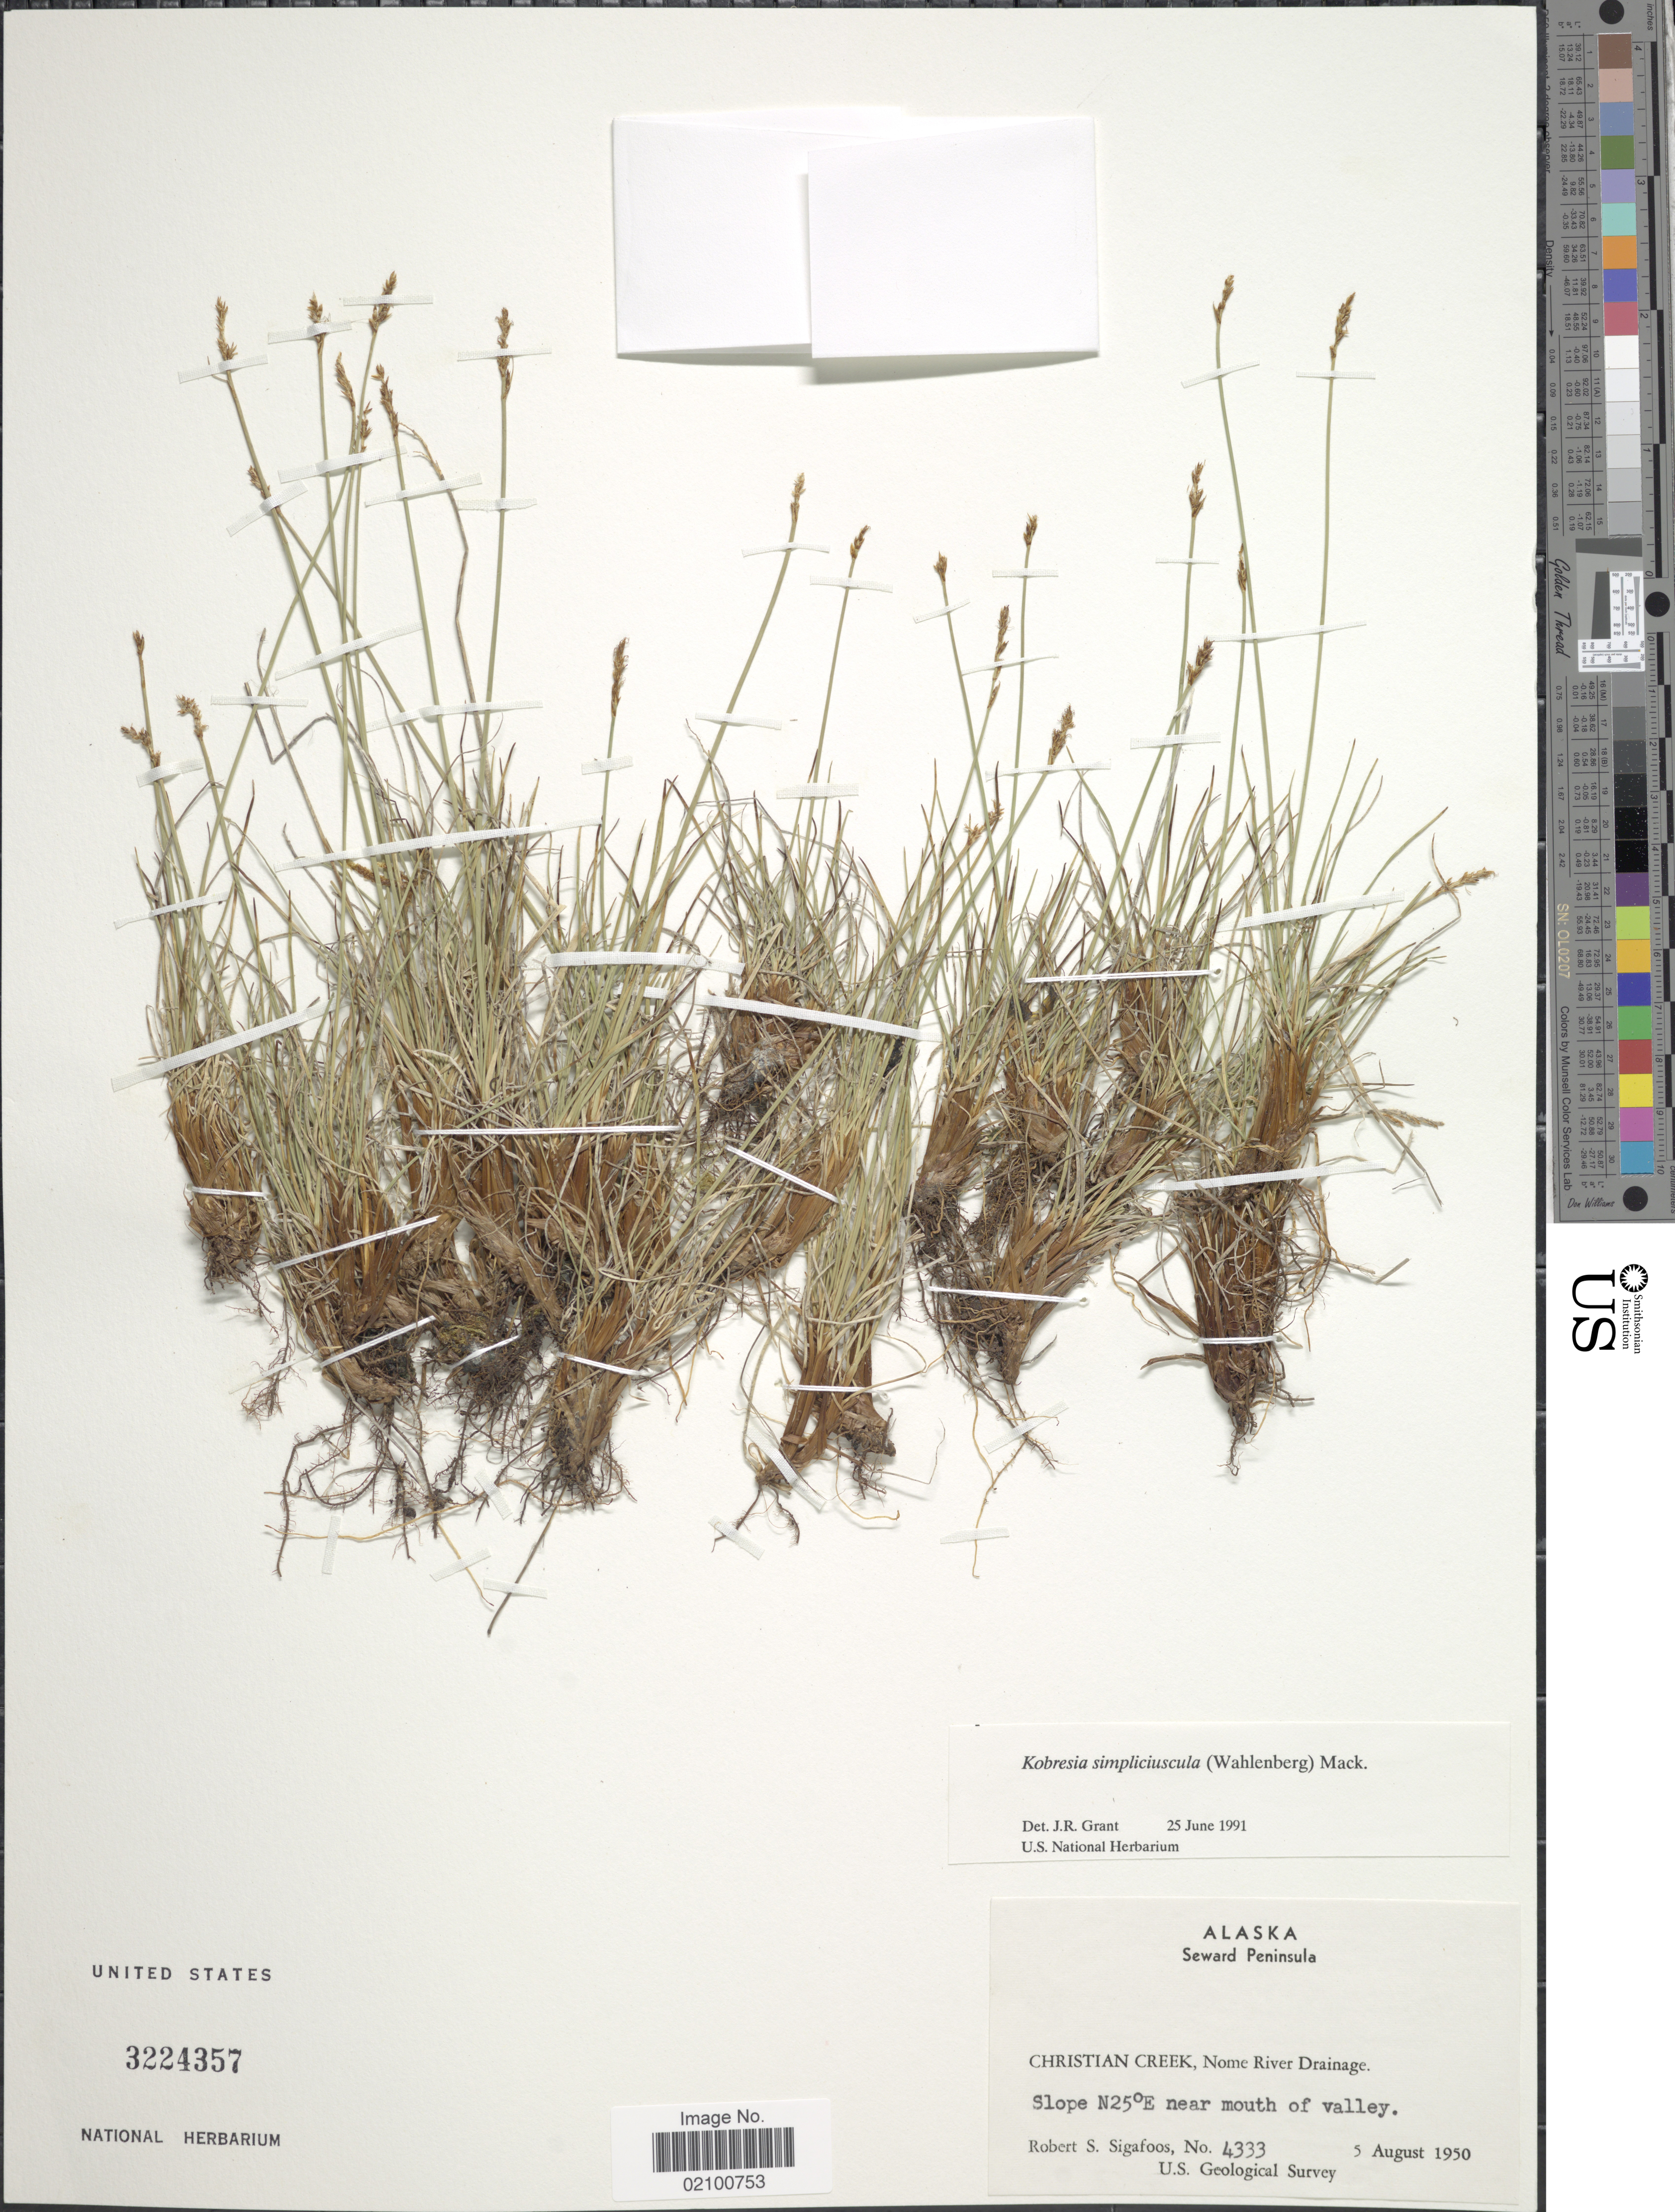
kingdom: Plantae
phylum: Tracheophyta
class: Liliopsida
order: Poales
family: Cyperaceae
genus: Carex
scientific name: Carex simpliciuscula subsp. simpliciuscula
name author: Wahlenb.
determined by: Strong, M. T., (US), Smithsonian Institution - National Museum of Natural History (UNITED STATES)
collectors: R. Sigafoos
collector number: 4333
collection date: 1950-08-05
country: United States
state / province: Alaska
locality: Seward Peninsula, Christian Creek, Nome River Drainage, slope N25°E near mouth of valley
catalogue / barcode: US 3224357